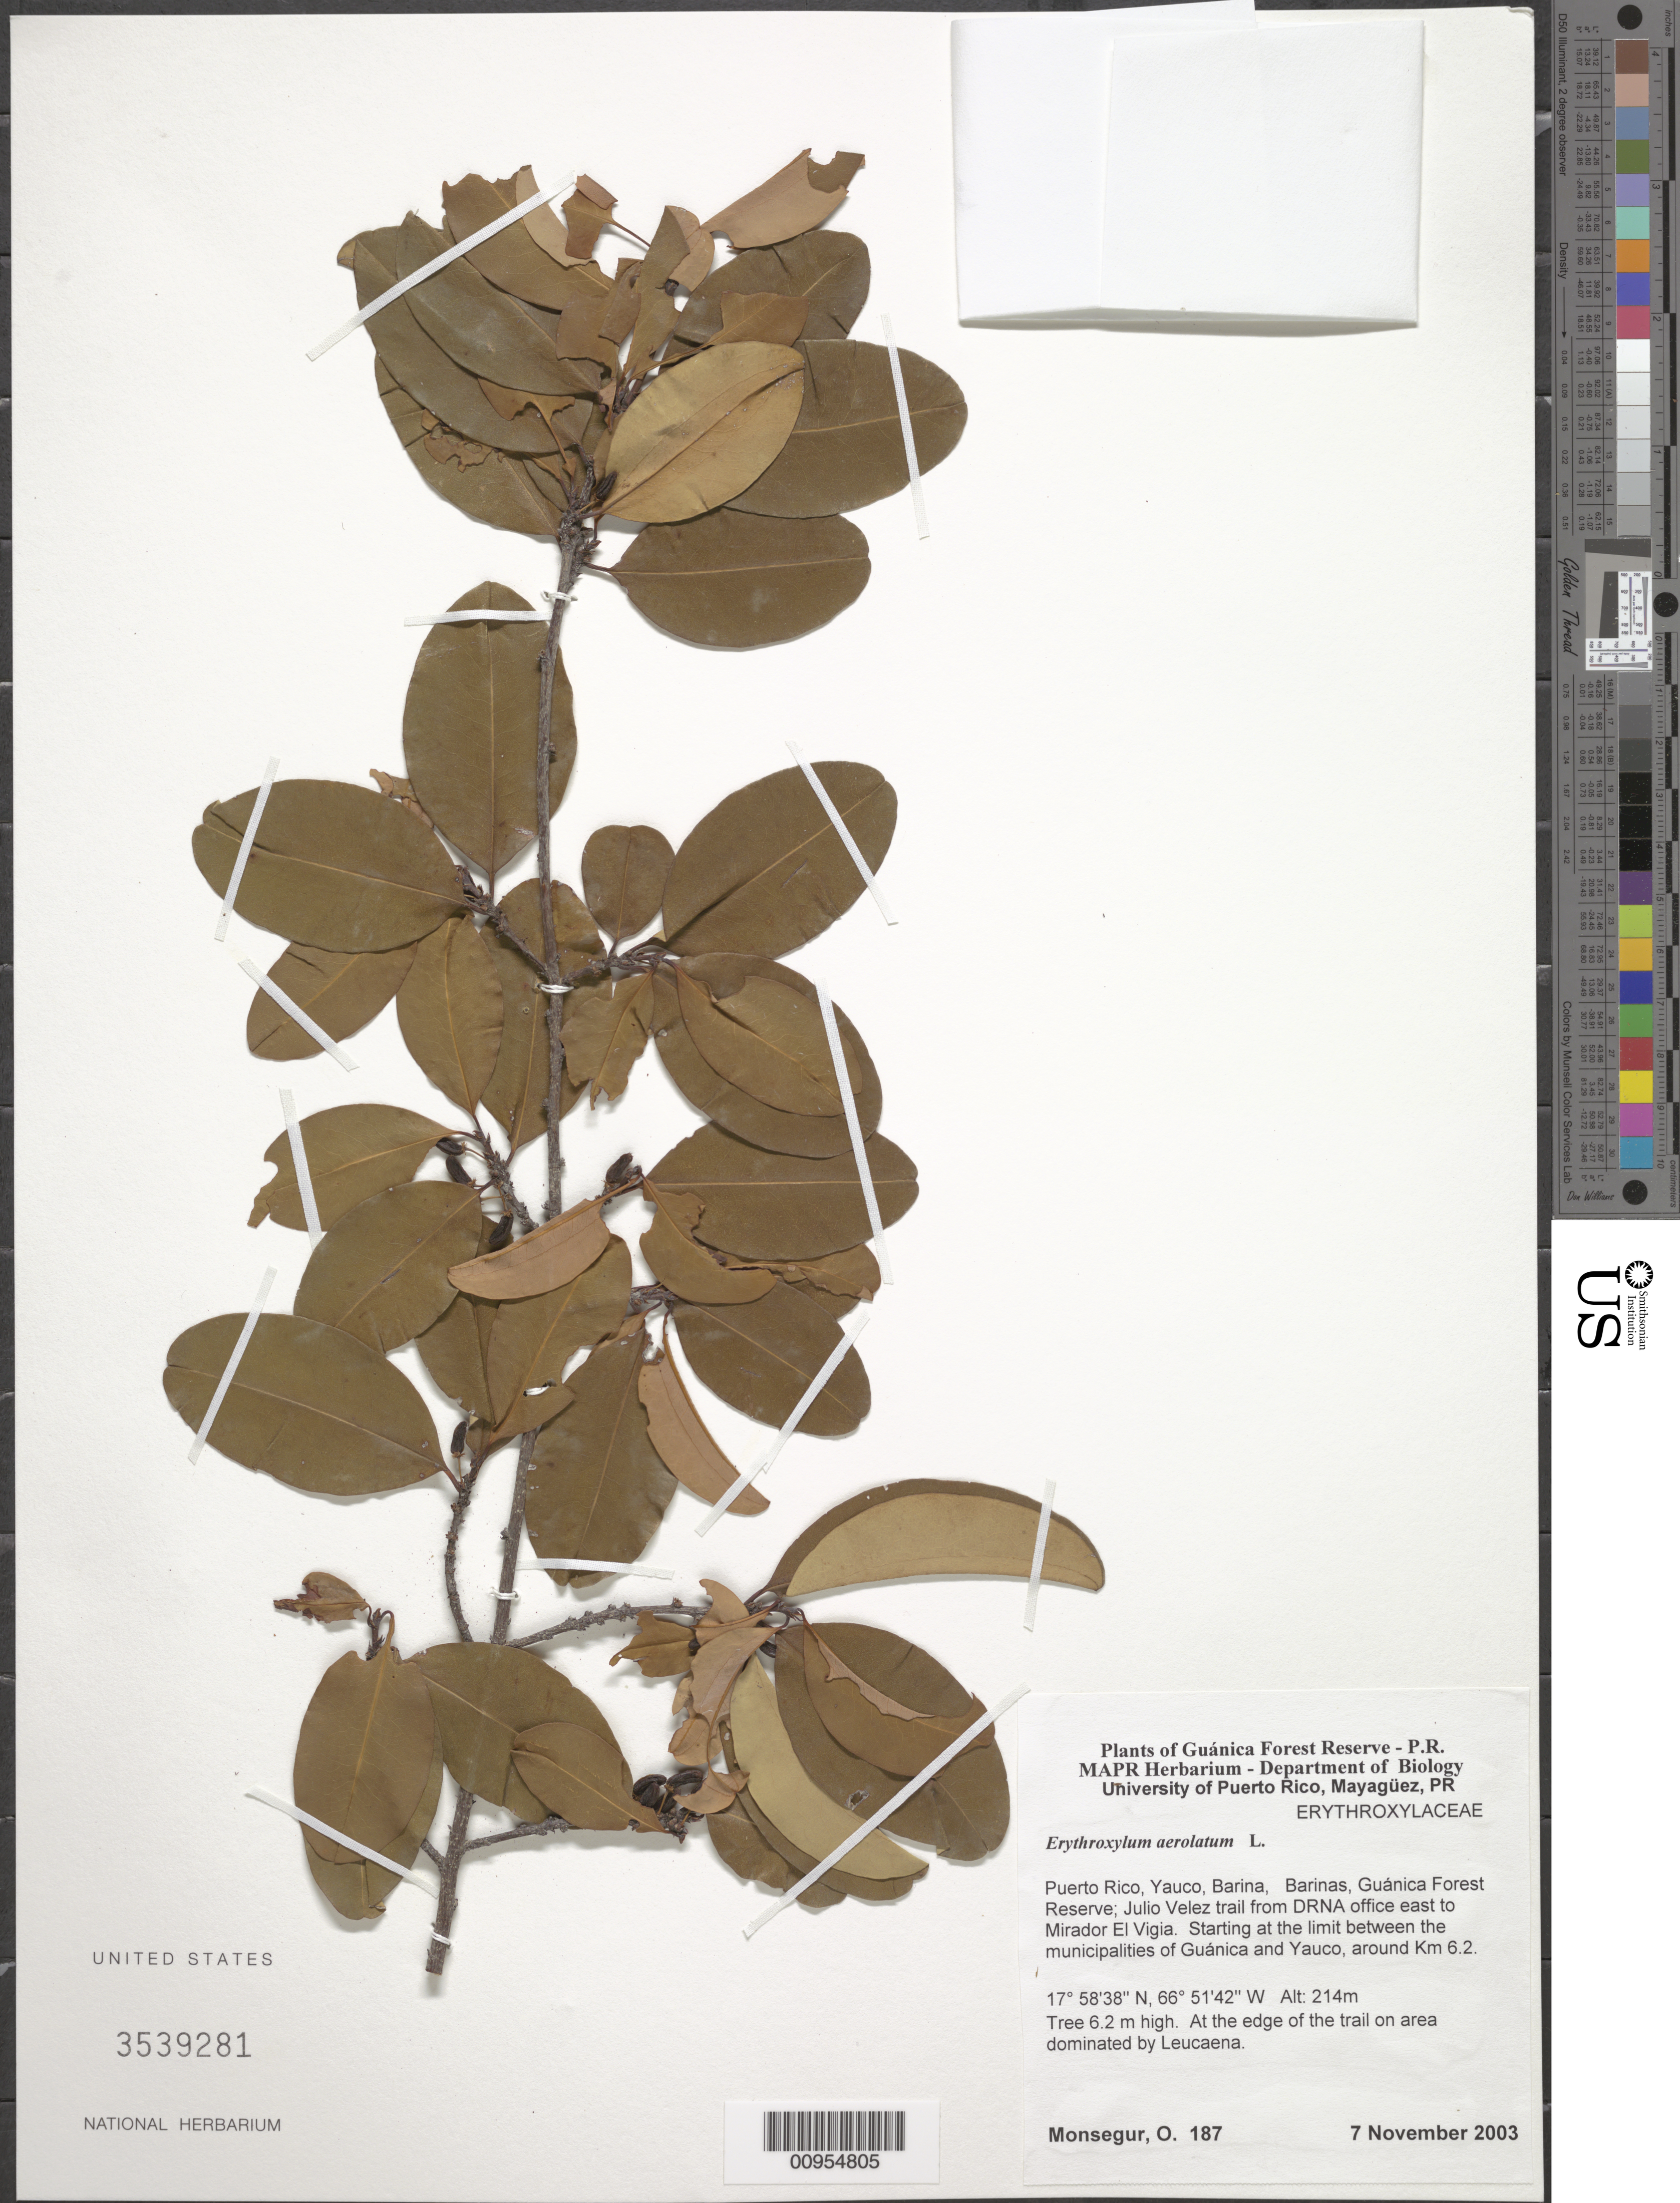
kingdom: Plantae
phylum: Tracheophyta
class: Magnoliopsida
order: Malpighiales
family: Erythroxylaceae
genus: Erythroxylum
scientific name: Erythroxylum aerolatum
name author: L.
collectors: O. Monsegur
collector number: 187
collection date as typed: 07 Nov 2003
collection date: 2003-11-07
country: Puerto Rico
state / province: Yauco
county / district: Barina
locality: Guánica Forest Reserve; Barinas, Julio Vélez trail from DRNA office east to Mirador El Vigia. Starting at the limit between the municipalities of Guánica and Yauco.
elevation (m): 214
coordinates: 17.58379, 66.51422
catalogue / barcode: US 3539281